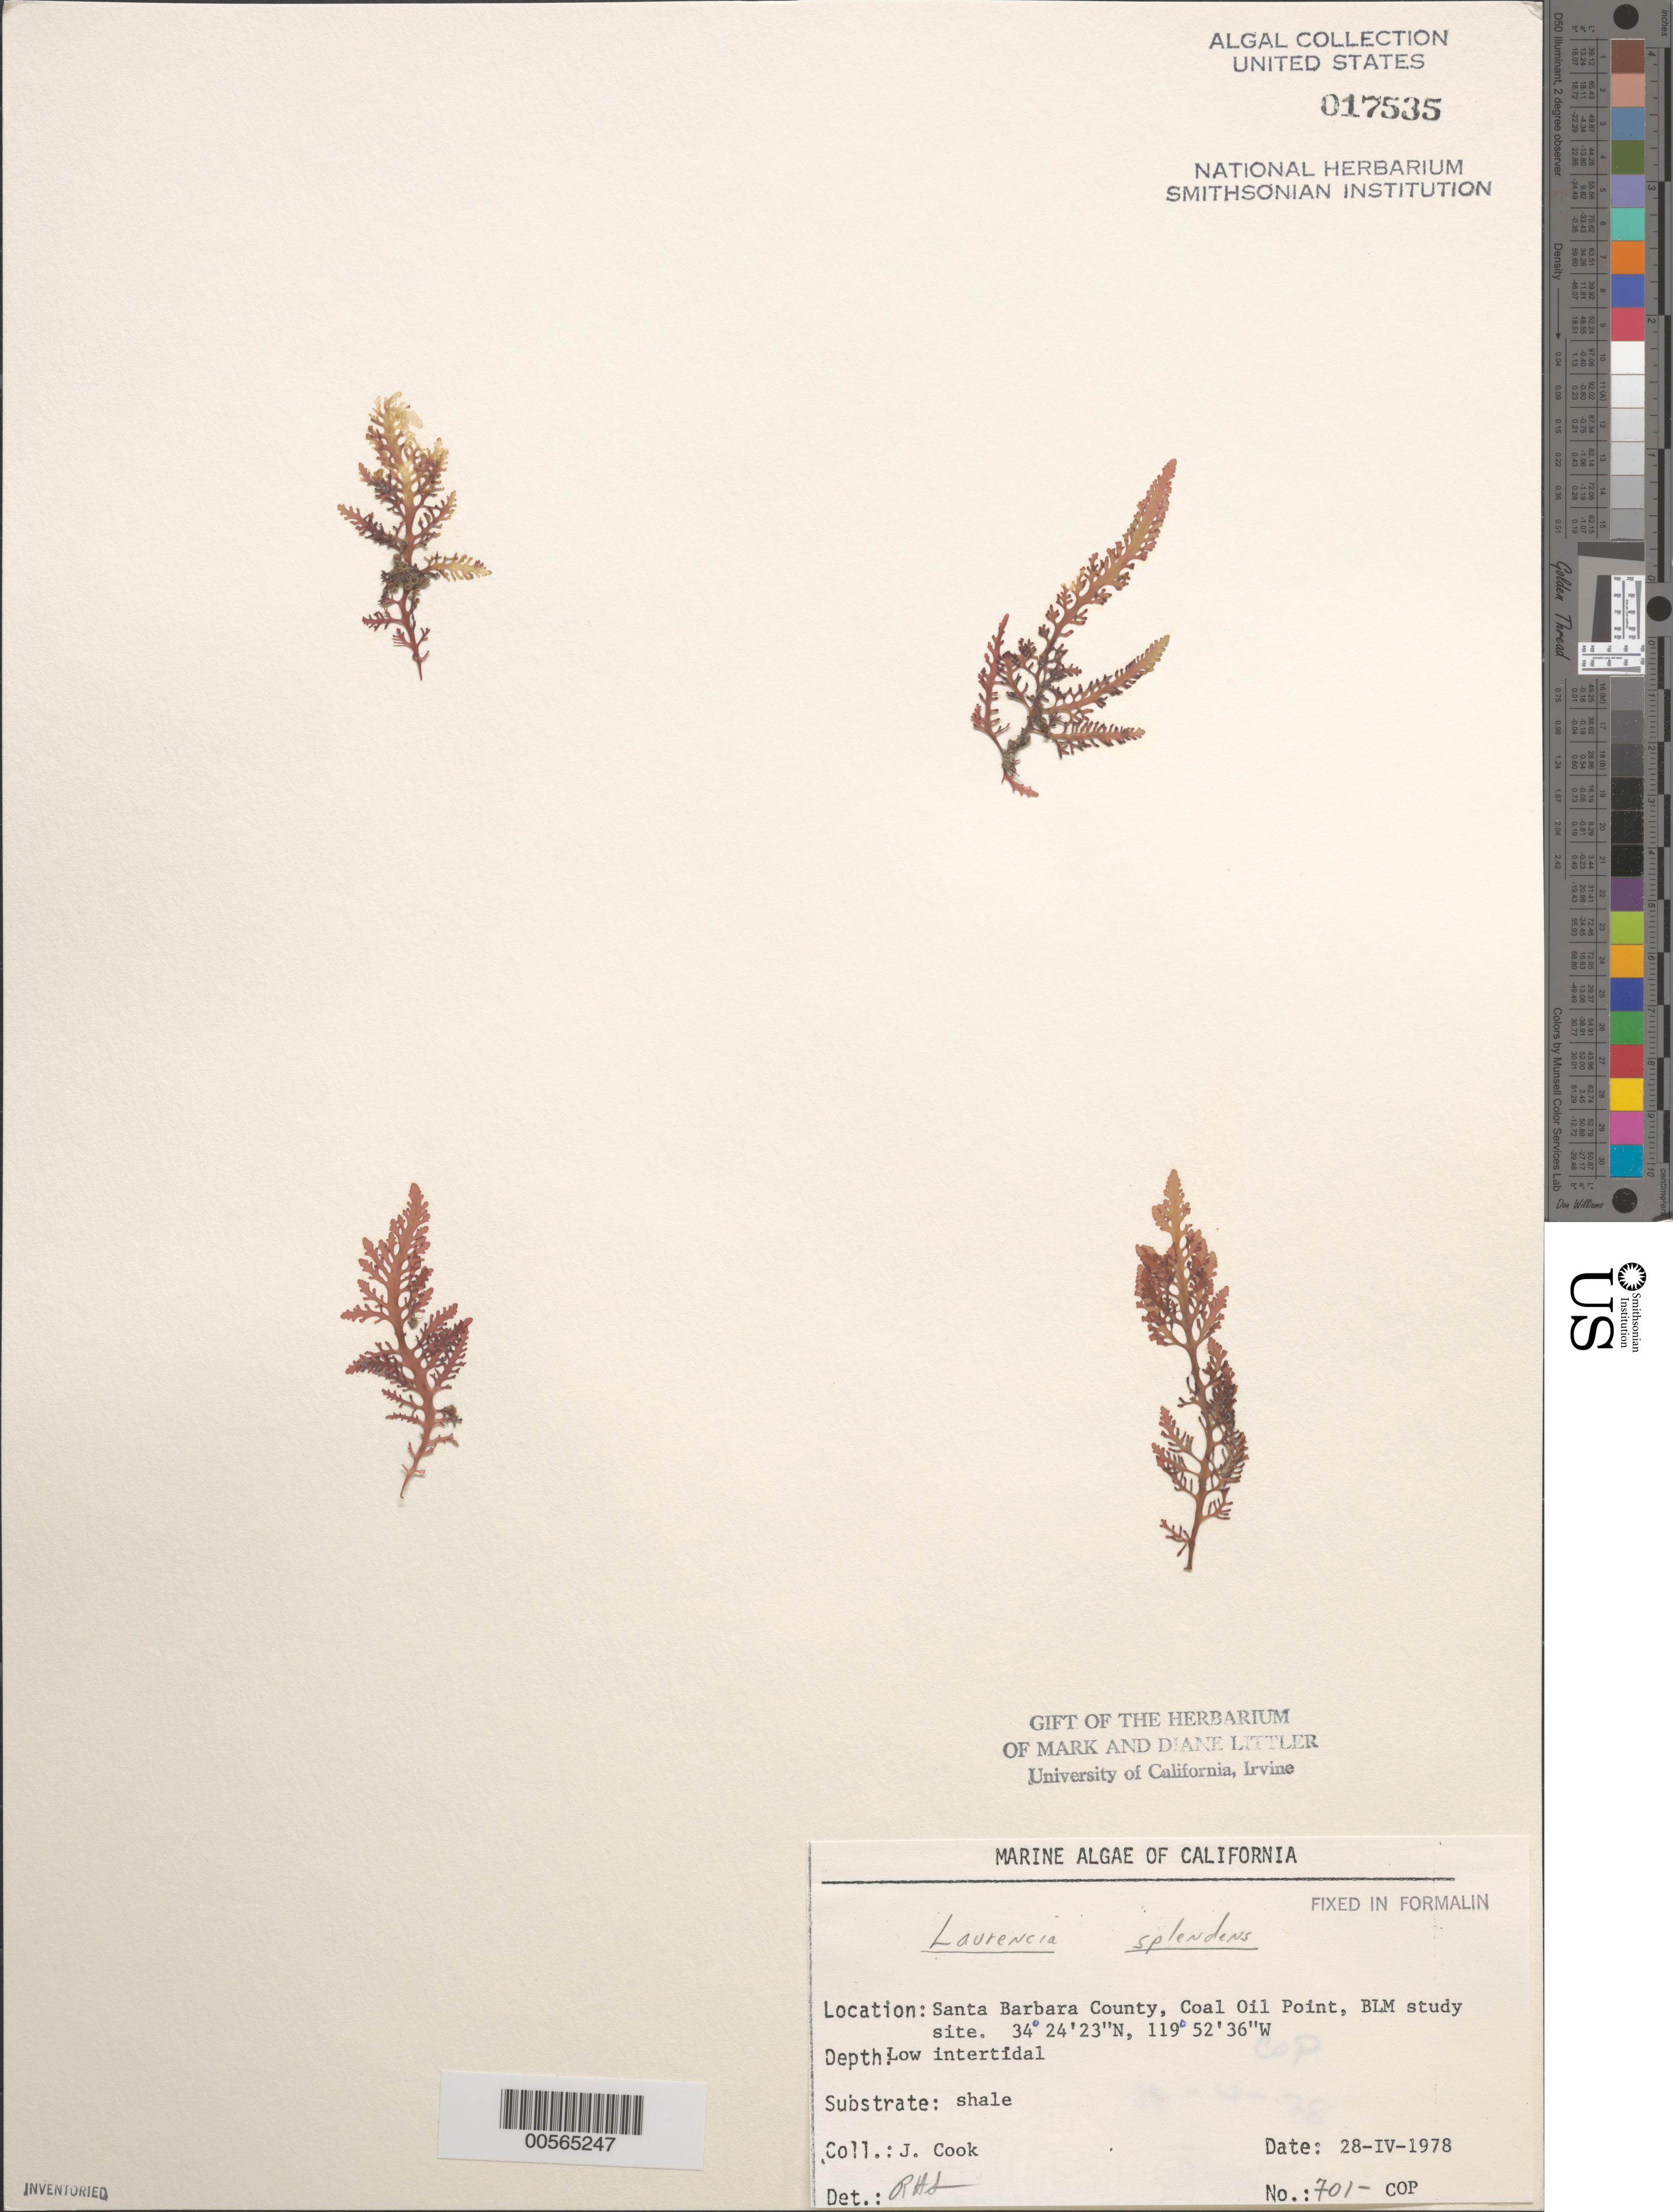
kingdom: Plantae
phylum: Rhodophyta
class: Florideophyceae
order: Ceramiales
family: Rhodomelaceae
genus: Osmundea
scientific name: Osmundea splendens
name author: (Hollenb.) K.W. Nam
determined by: Algae name updating Project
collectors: J. Cook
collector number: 701-cop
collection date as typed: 28 Apr 1978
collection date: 1978-04-28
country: United States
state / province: California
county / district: Santa Barbara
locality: Coal Oil Point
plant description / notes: BLM-SOCALBIGHT Rocky Intertidal Survey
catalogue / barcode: US 17535